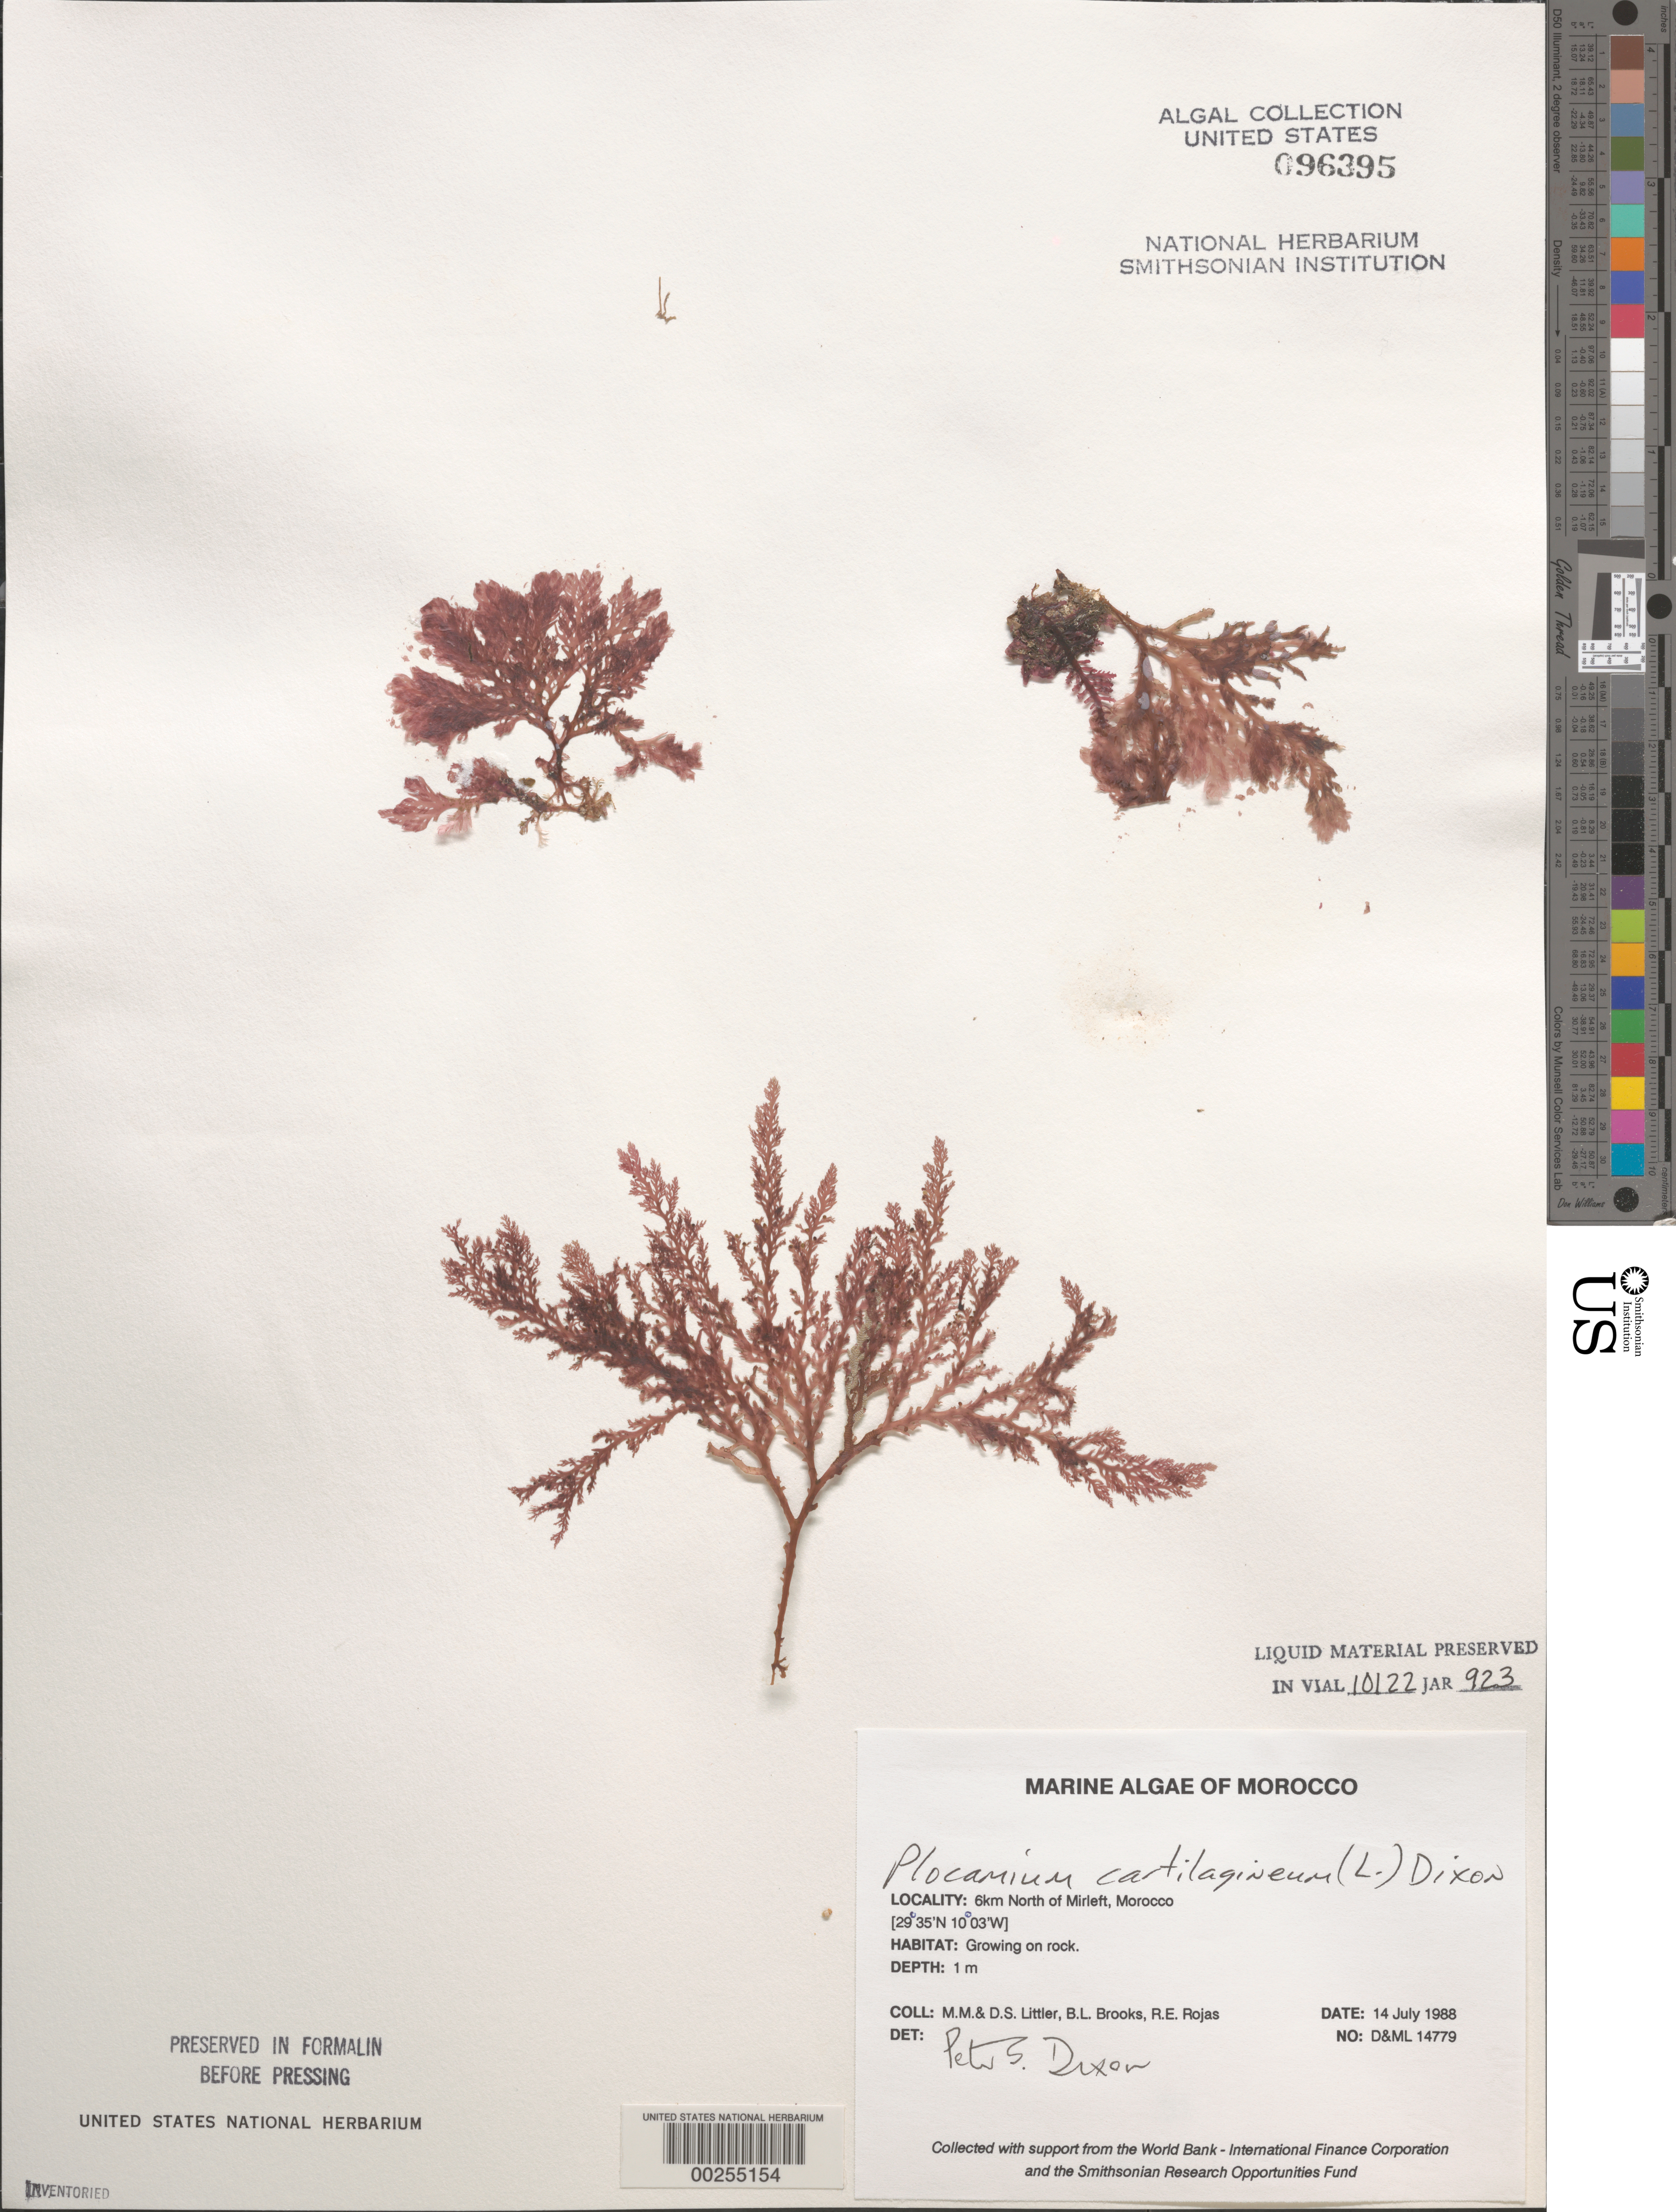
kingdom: Plantae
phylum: Rhodophyta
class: Florideophyceae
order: Plocamiales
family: Plocamiaceae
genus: Plocamium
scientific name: Plocamium cartilagineum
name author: (L.) P.S. Dixon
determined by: Dixon, P. S.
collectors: M. M. Littler, D. S. Littler, B. Brooks & R. Rojas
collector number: D&ML 14779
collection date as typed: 14 Jul 1988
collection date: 1988-07-14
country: Morocco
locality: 6 km north of Mirleft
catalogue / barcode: US 96395